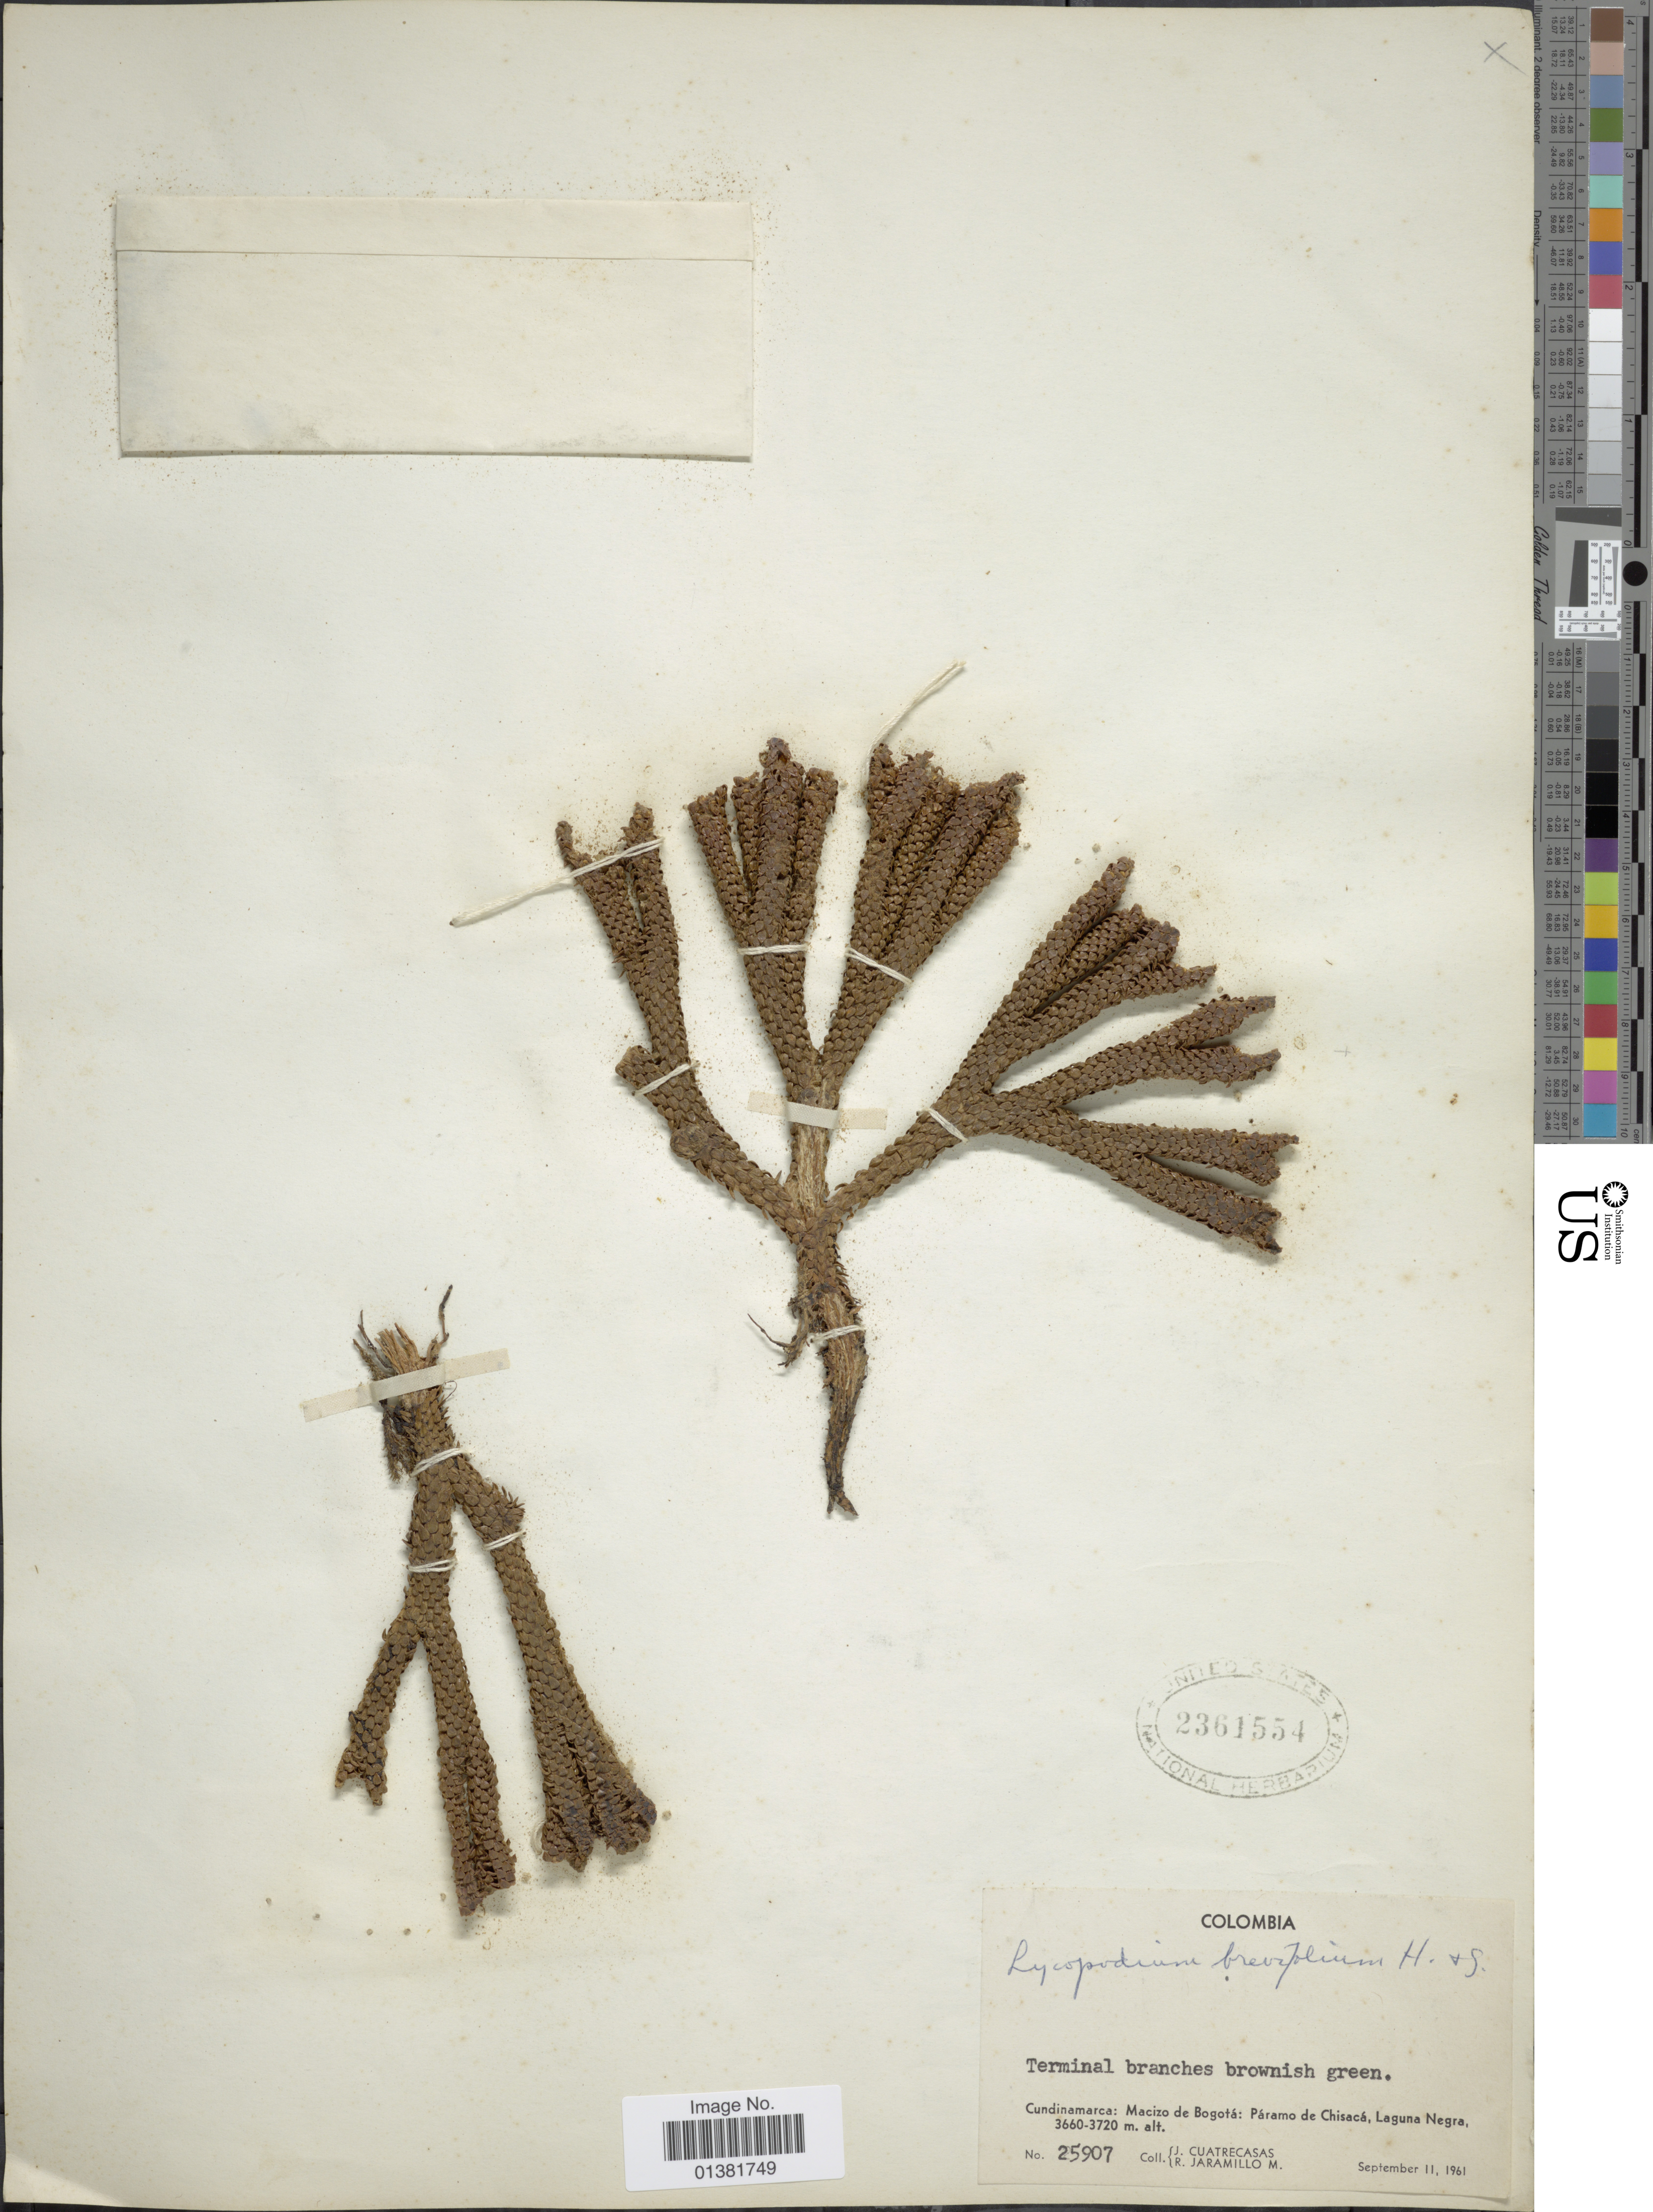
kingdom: Plantae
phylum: Tracheophyta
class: Lycopodiopsida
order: Lycopodiales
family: Lycopodiaceae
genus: Phlegmariurus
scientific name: Phlegmariurus brevifolius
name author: (Grev. & Hook.) B. Øllg.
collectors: J. Cuatrecasas & R. Jaramillo M.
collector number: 25907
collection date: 1961-09-11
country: Colombia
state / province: Cundinamarca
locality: Macizo de Bogotá: Páramo de Chisacá, Laguna Negra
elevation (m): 3660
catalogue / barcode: US 2361554